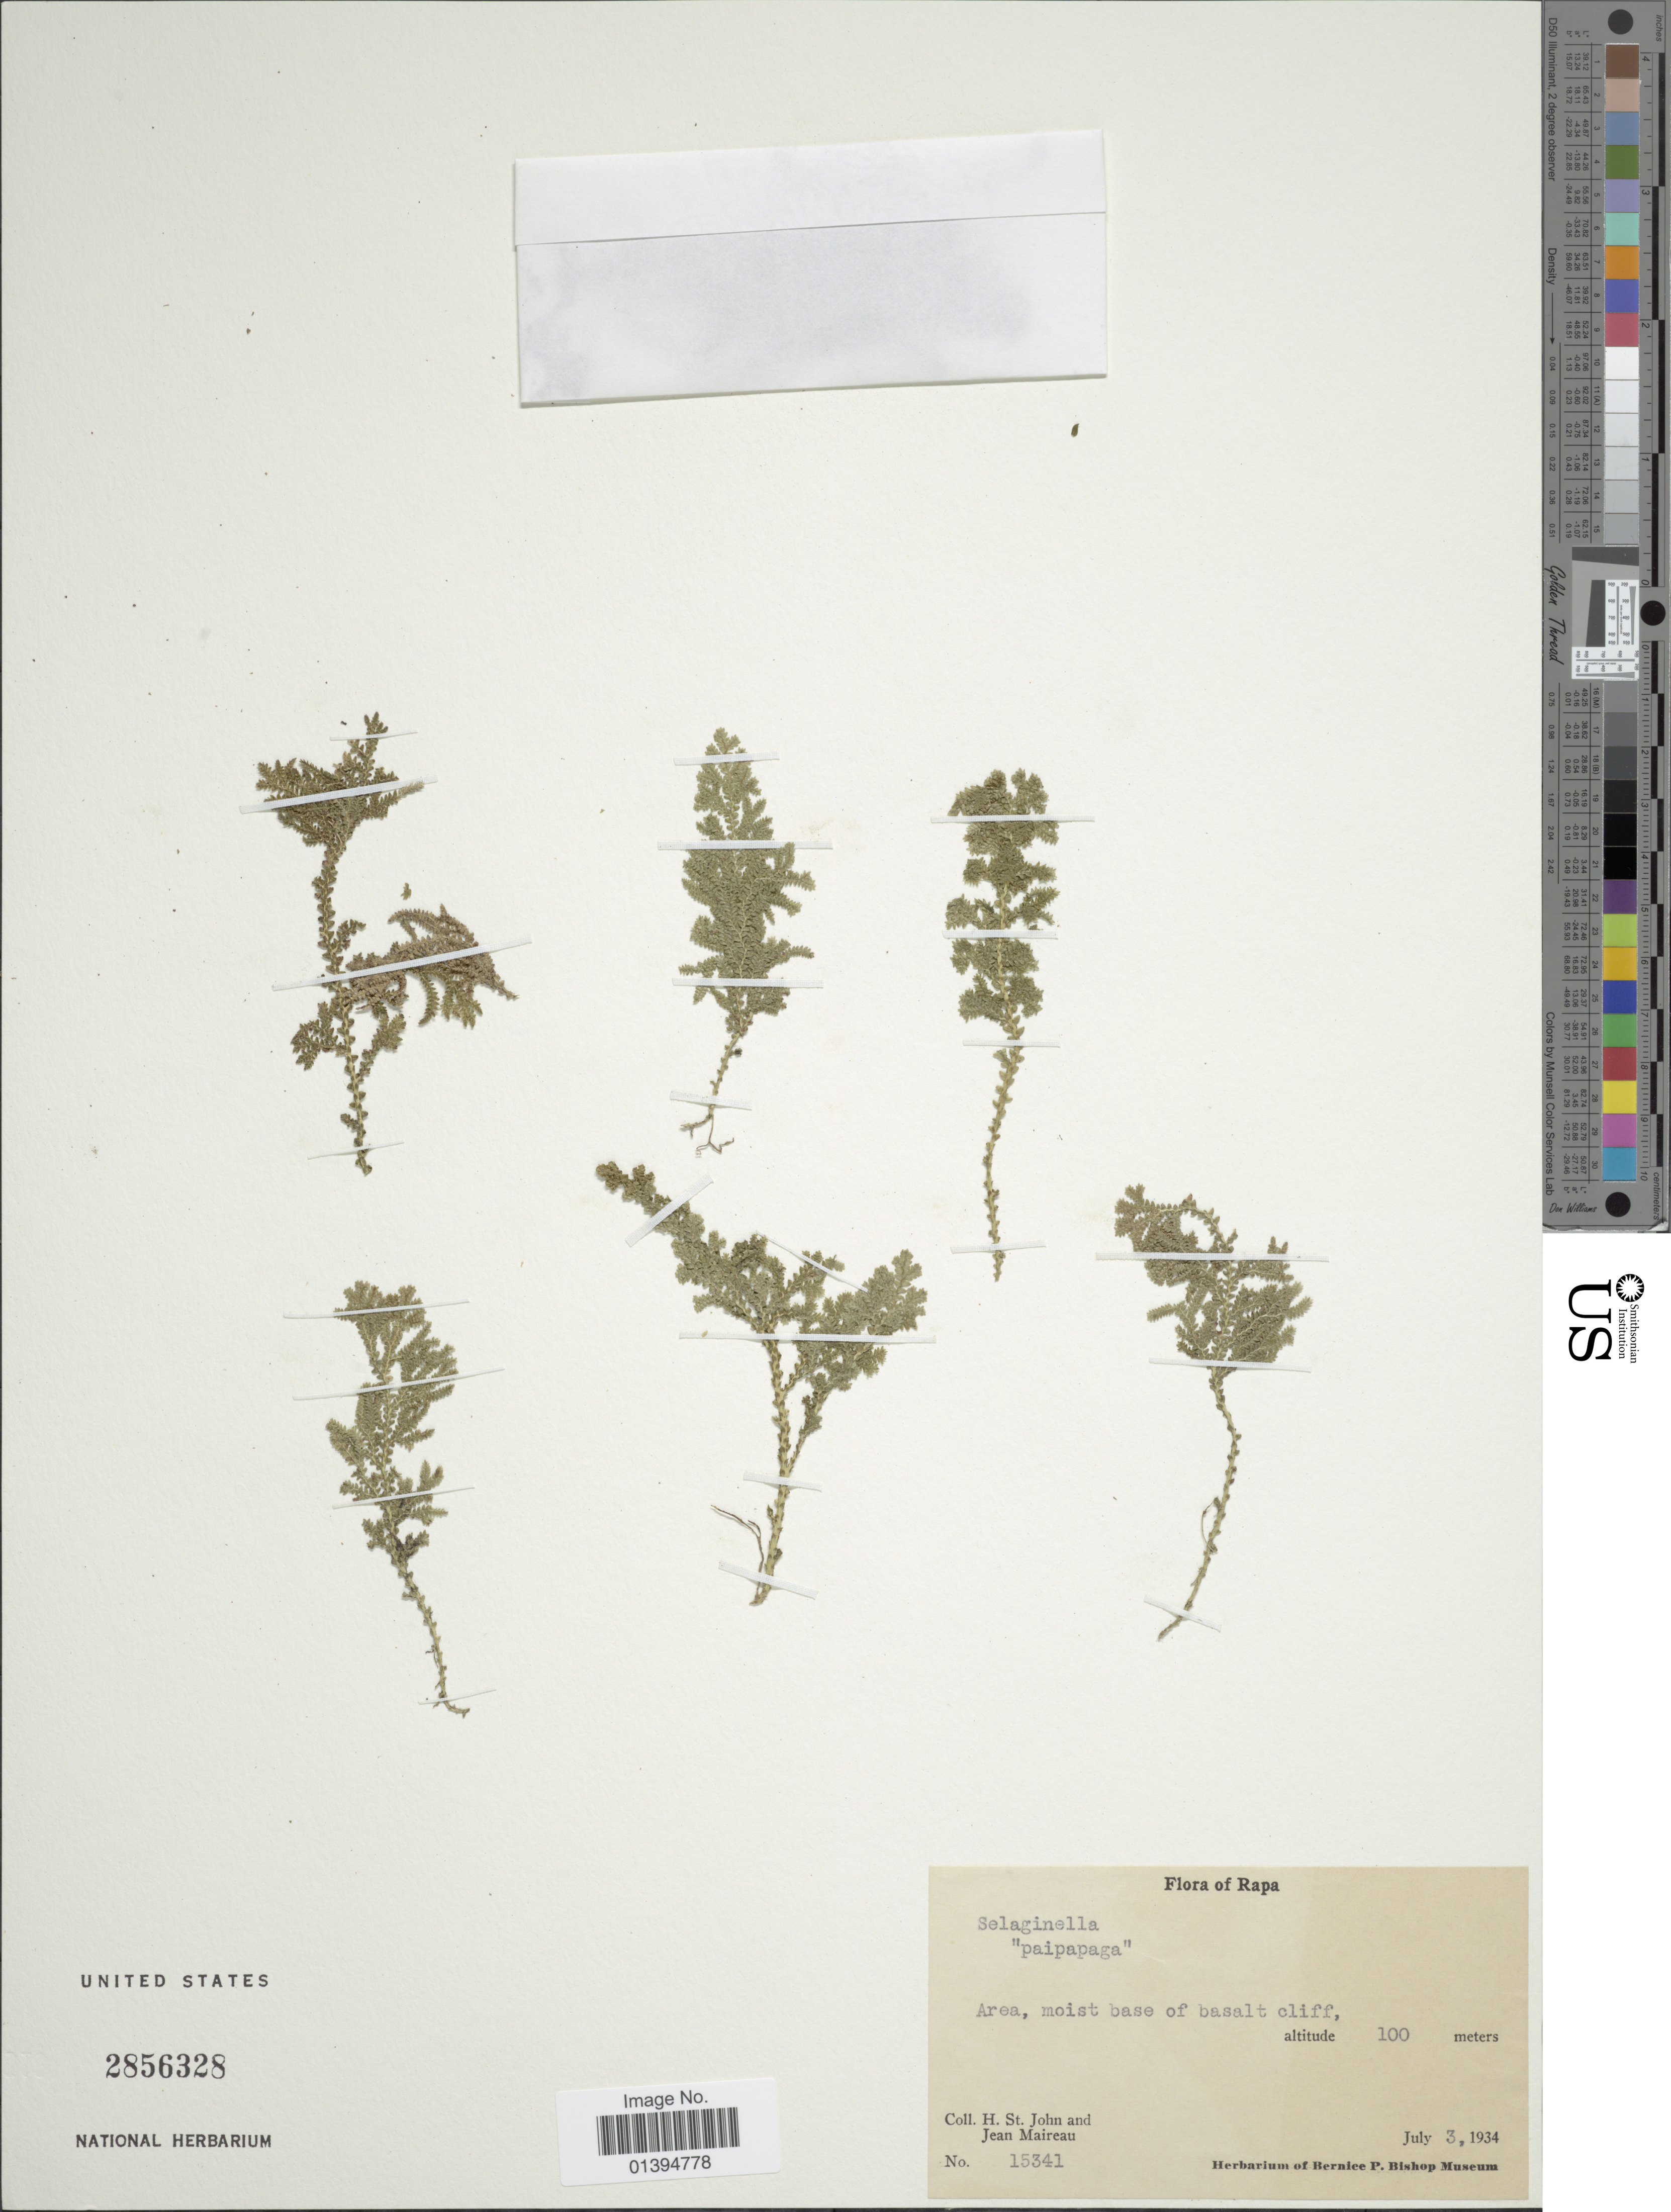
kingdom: Plantae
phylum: Tracheophyta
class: Lycopodiopsida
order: Selaginellales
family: Selaginellaceae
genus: Selaginella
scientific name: Selaginella sp.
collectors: H. St. John & J. Maireau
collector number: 15341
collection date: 1934-07-03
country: French Polynesia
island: Rapa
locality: Rapa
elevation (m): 100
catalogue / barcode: US 2856328